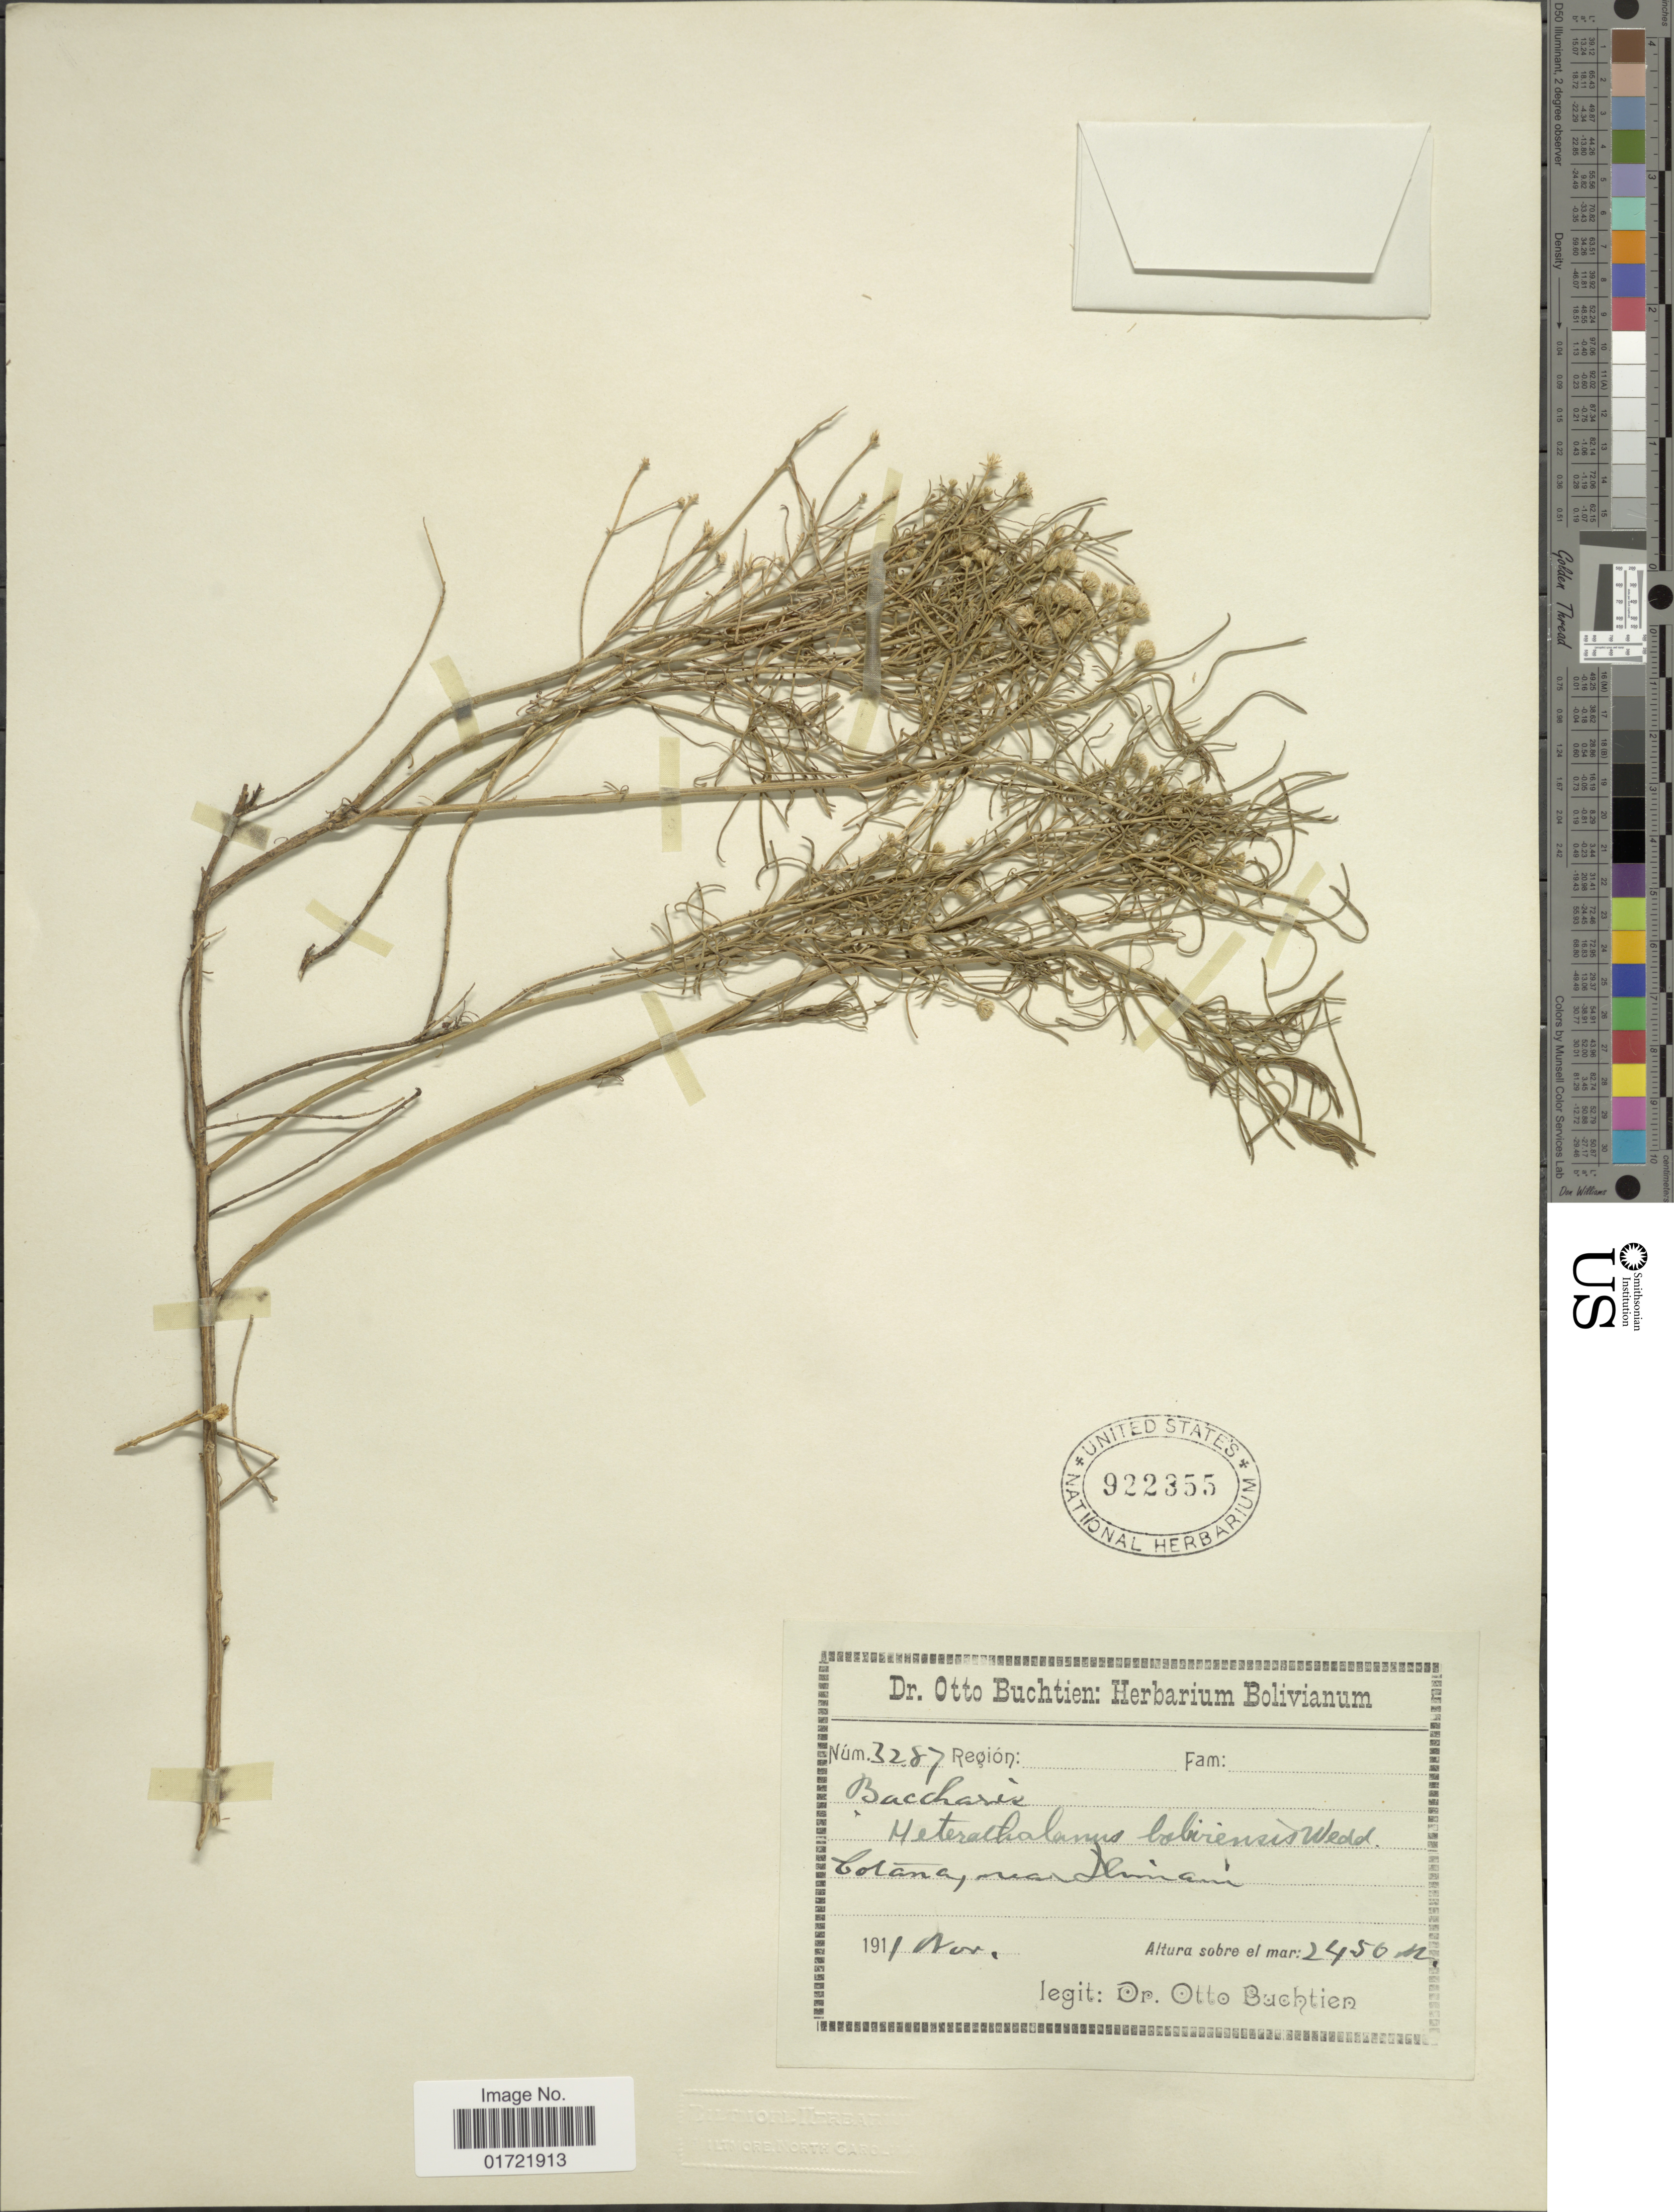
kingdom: Plantae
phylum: Tracheophyta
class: Magnoliopsida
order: Asterales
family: Asteraceae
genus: Baccharis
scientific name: Baccharis bolivensis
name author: (Wedd.) Cabrera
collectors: O. Buchtien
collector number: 3287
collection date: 1911-11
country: Bolivia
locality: Cotana, near Thimani.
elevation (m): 2450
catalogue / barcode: US 922355